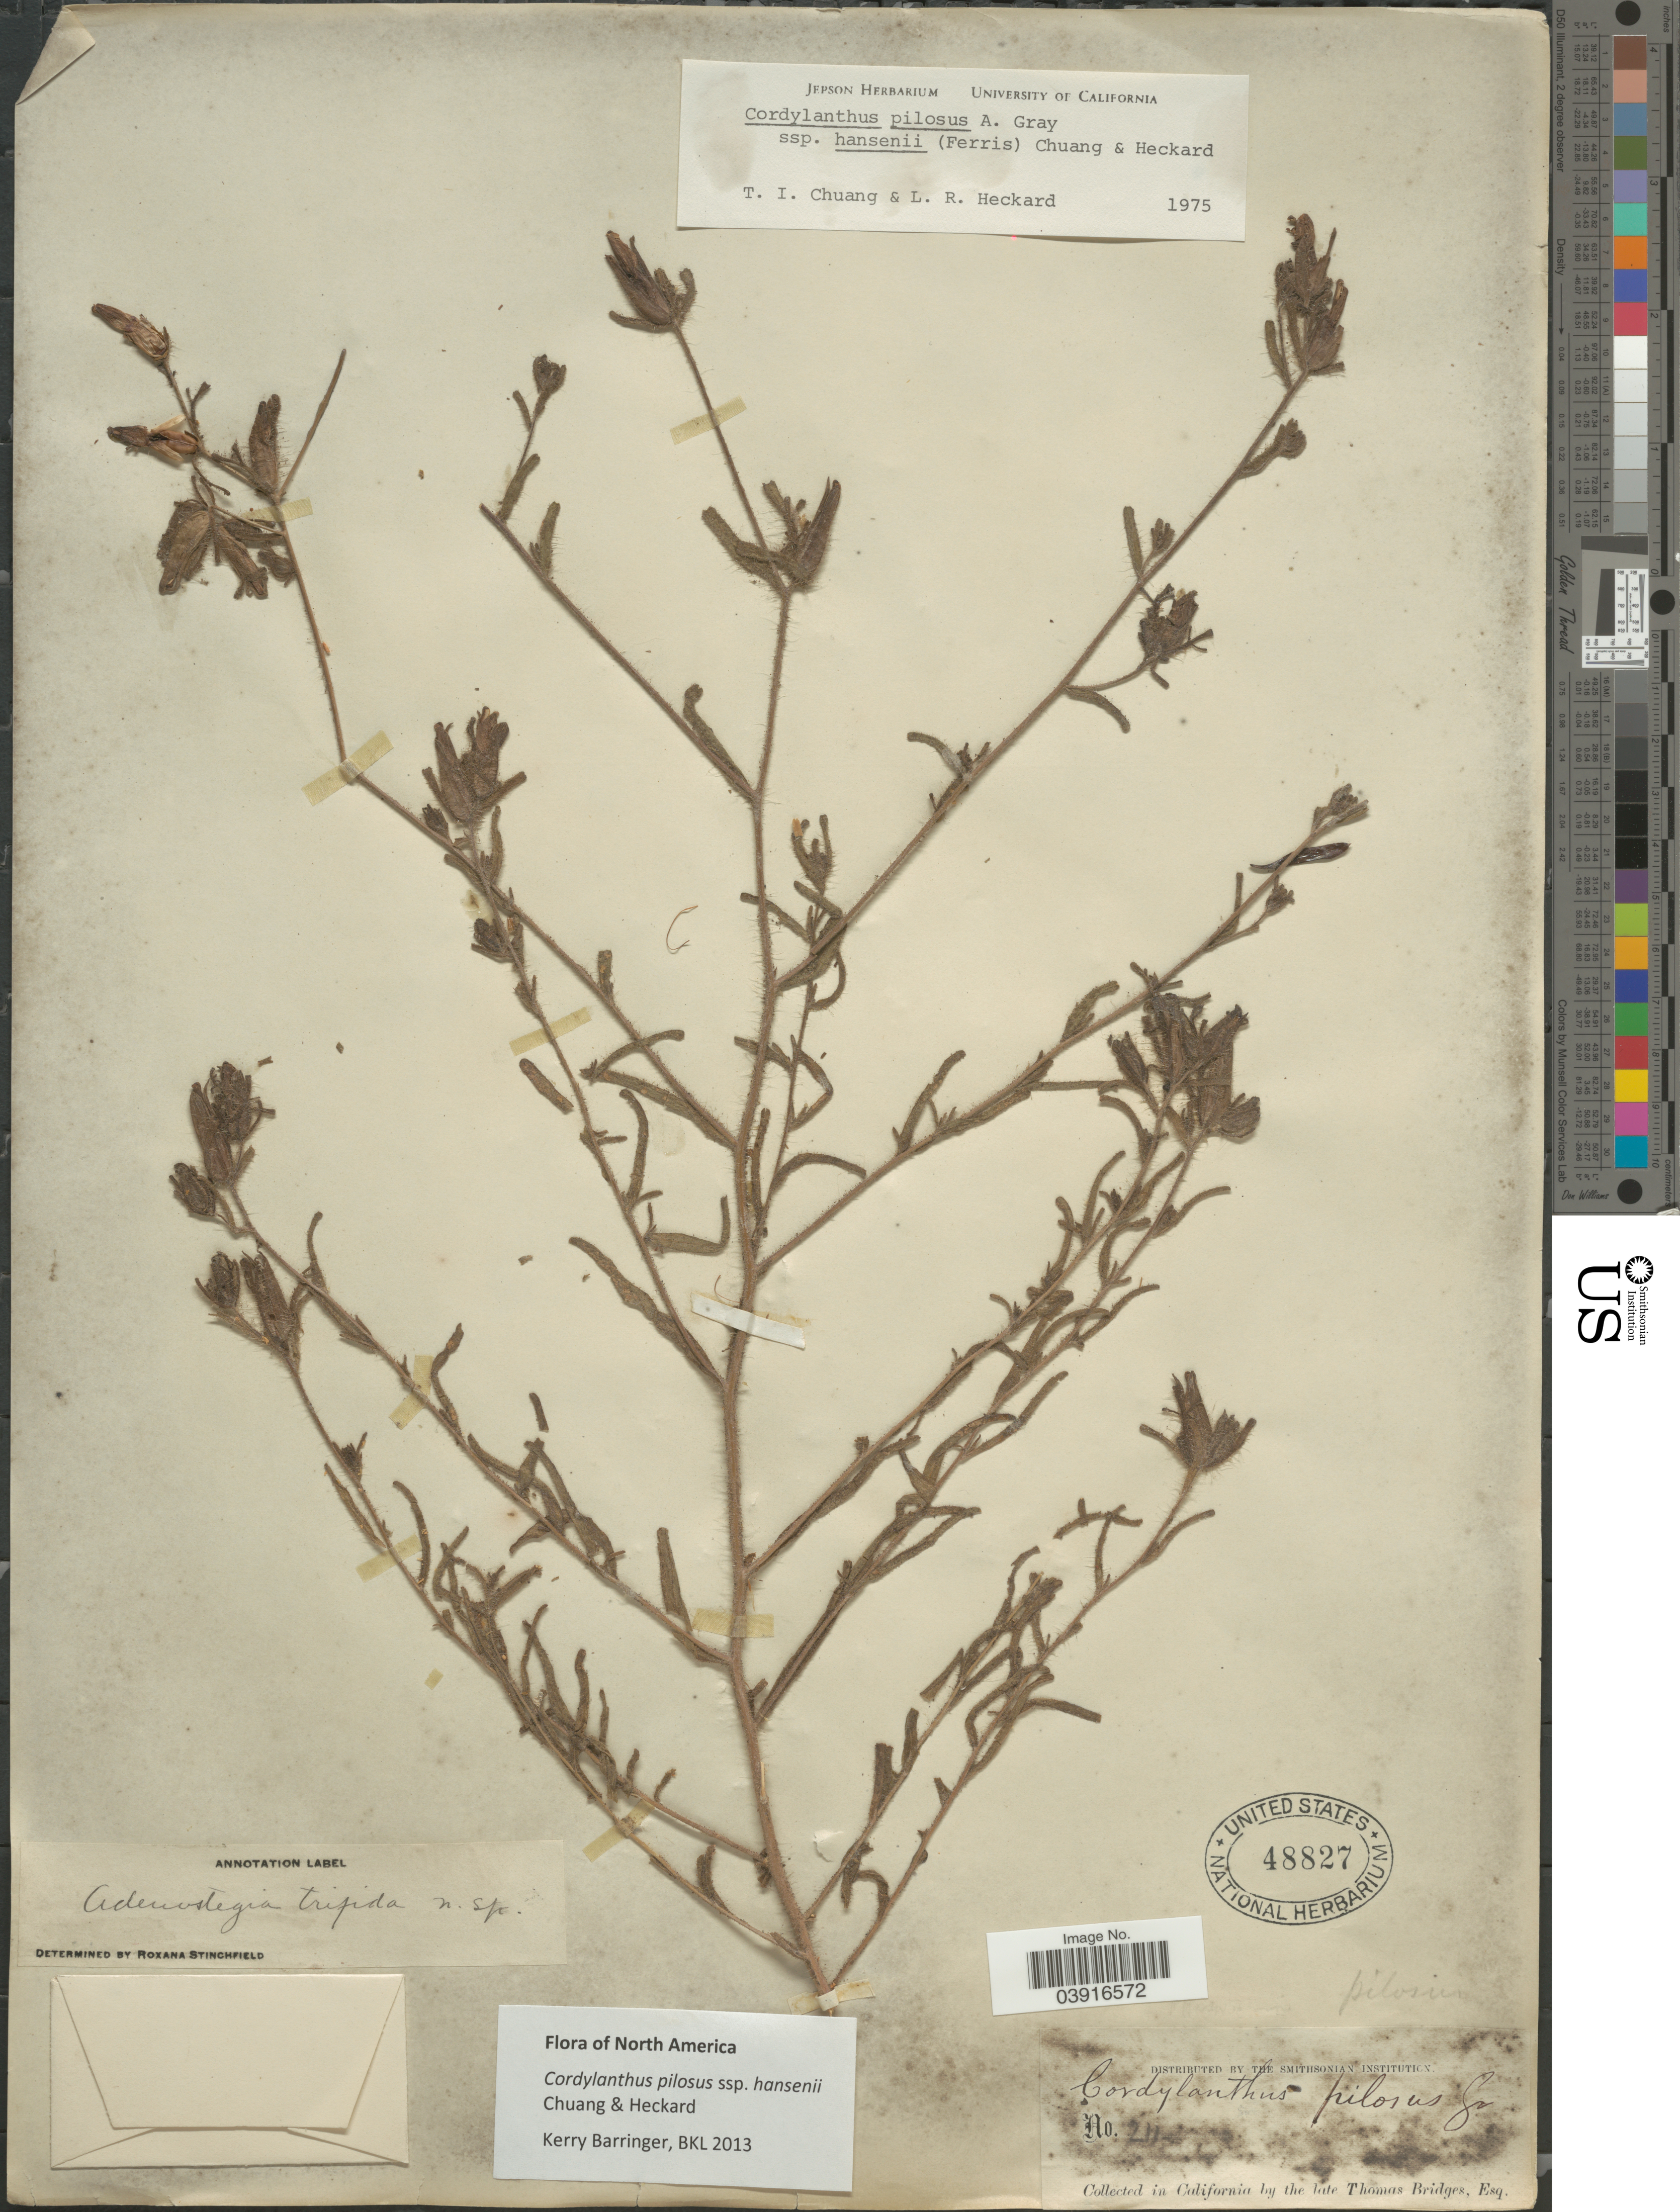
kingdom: Plantae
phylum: Tracheophyta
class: Magnoliopsida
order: Lamiales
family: Orobanchaceae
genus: Cordylanthus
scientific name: Cordylanthus pilosus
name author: A. Gray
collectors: T. Bridges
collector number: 211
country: United States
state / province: California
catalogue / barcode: US 48827